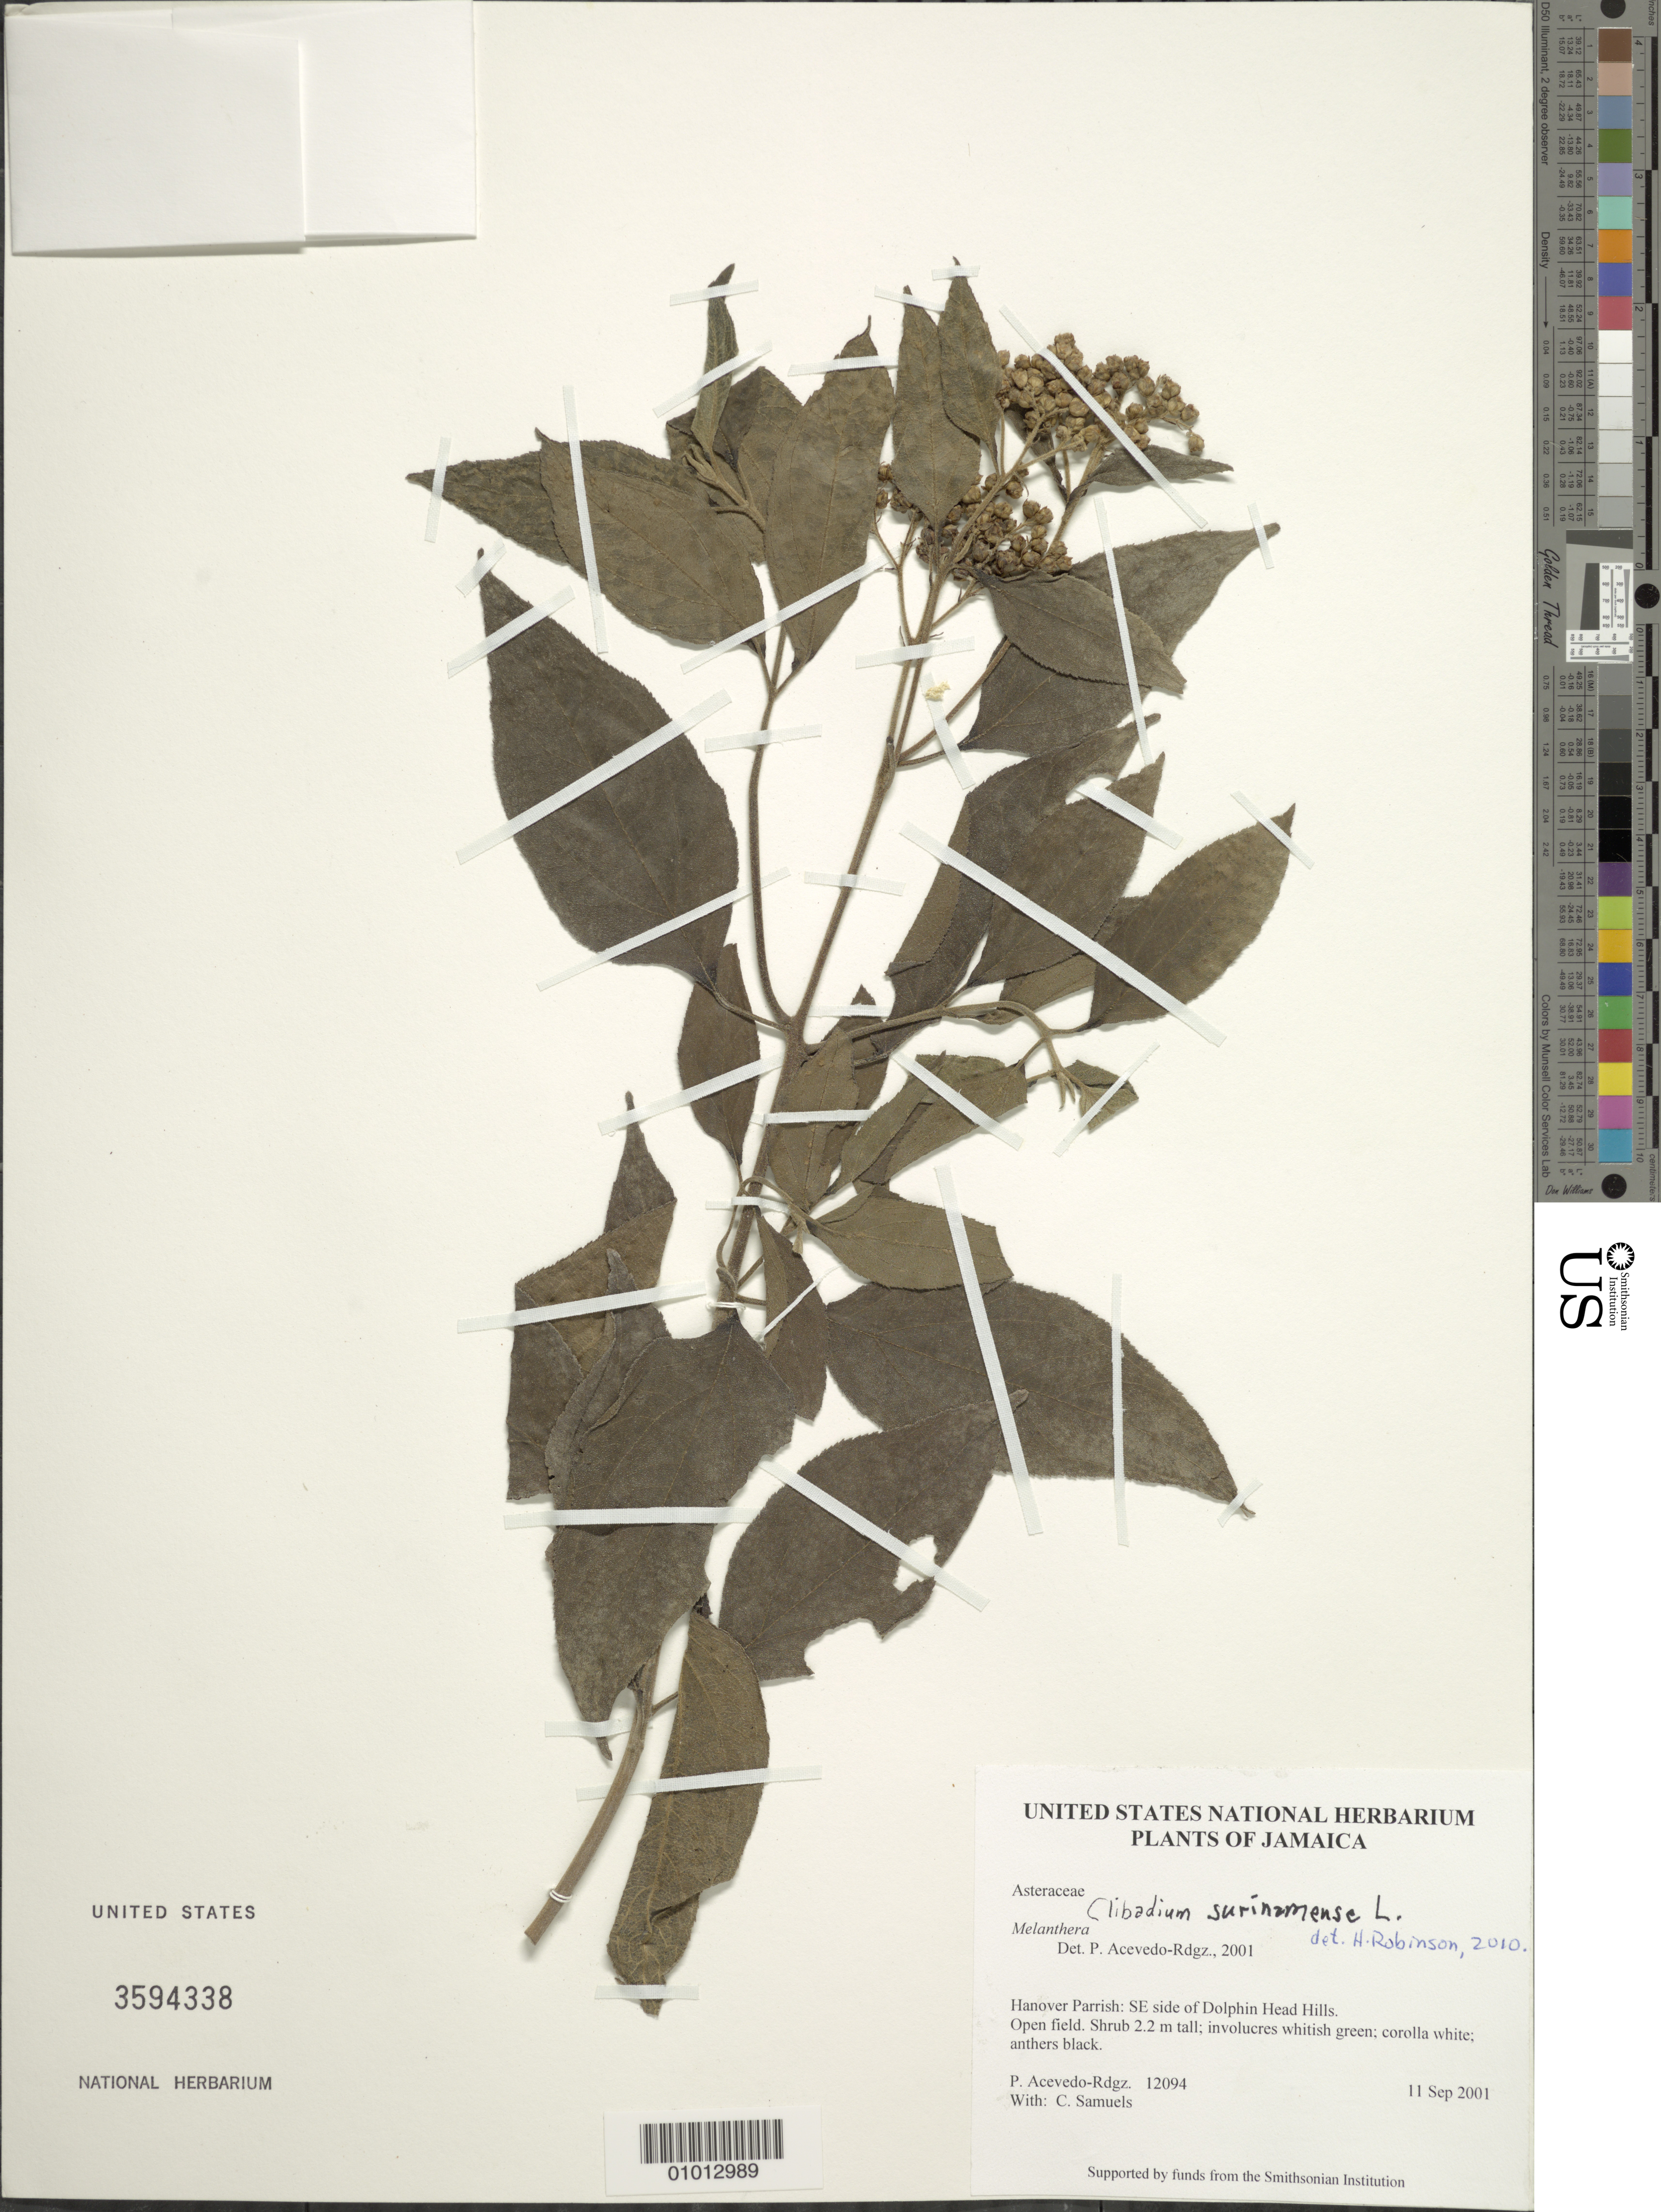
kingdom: Plantae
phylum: Tracheophyta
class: Magnoliopsida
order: Asterales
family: Asteraceae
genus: Clibadium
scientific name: Clibadium surinamense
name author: L.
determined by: Robinson, Harold E., (US)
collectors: P. Acevedo-Rodr. & C. Samuels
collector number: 12094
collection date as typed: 11 Sep 2001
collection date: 2001-09-11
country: Jamaica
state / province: Hanover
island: Jamaica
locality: Hanover Parrish: SE side of Dolphin Head Hills.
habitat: Open field.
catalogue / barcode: US 3594338